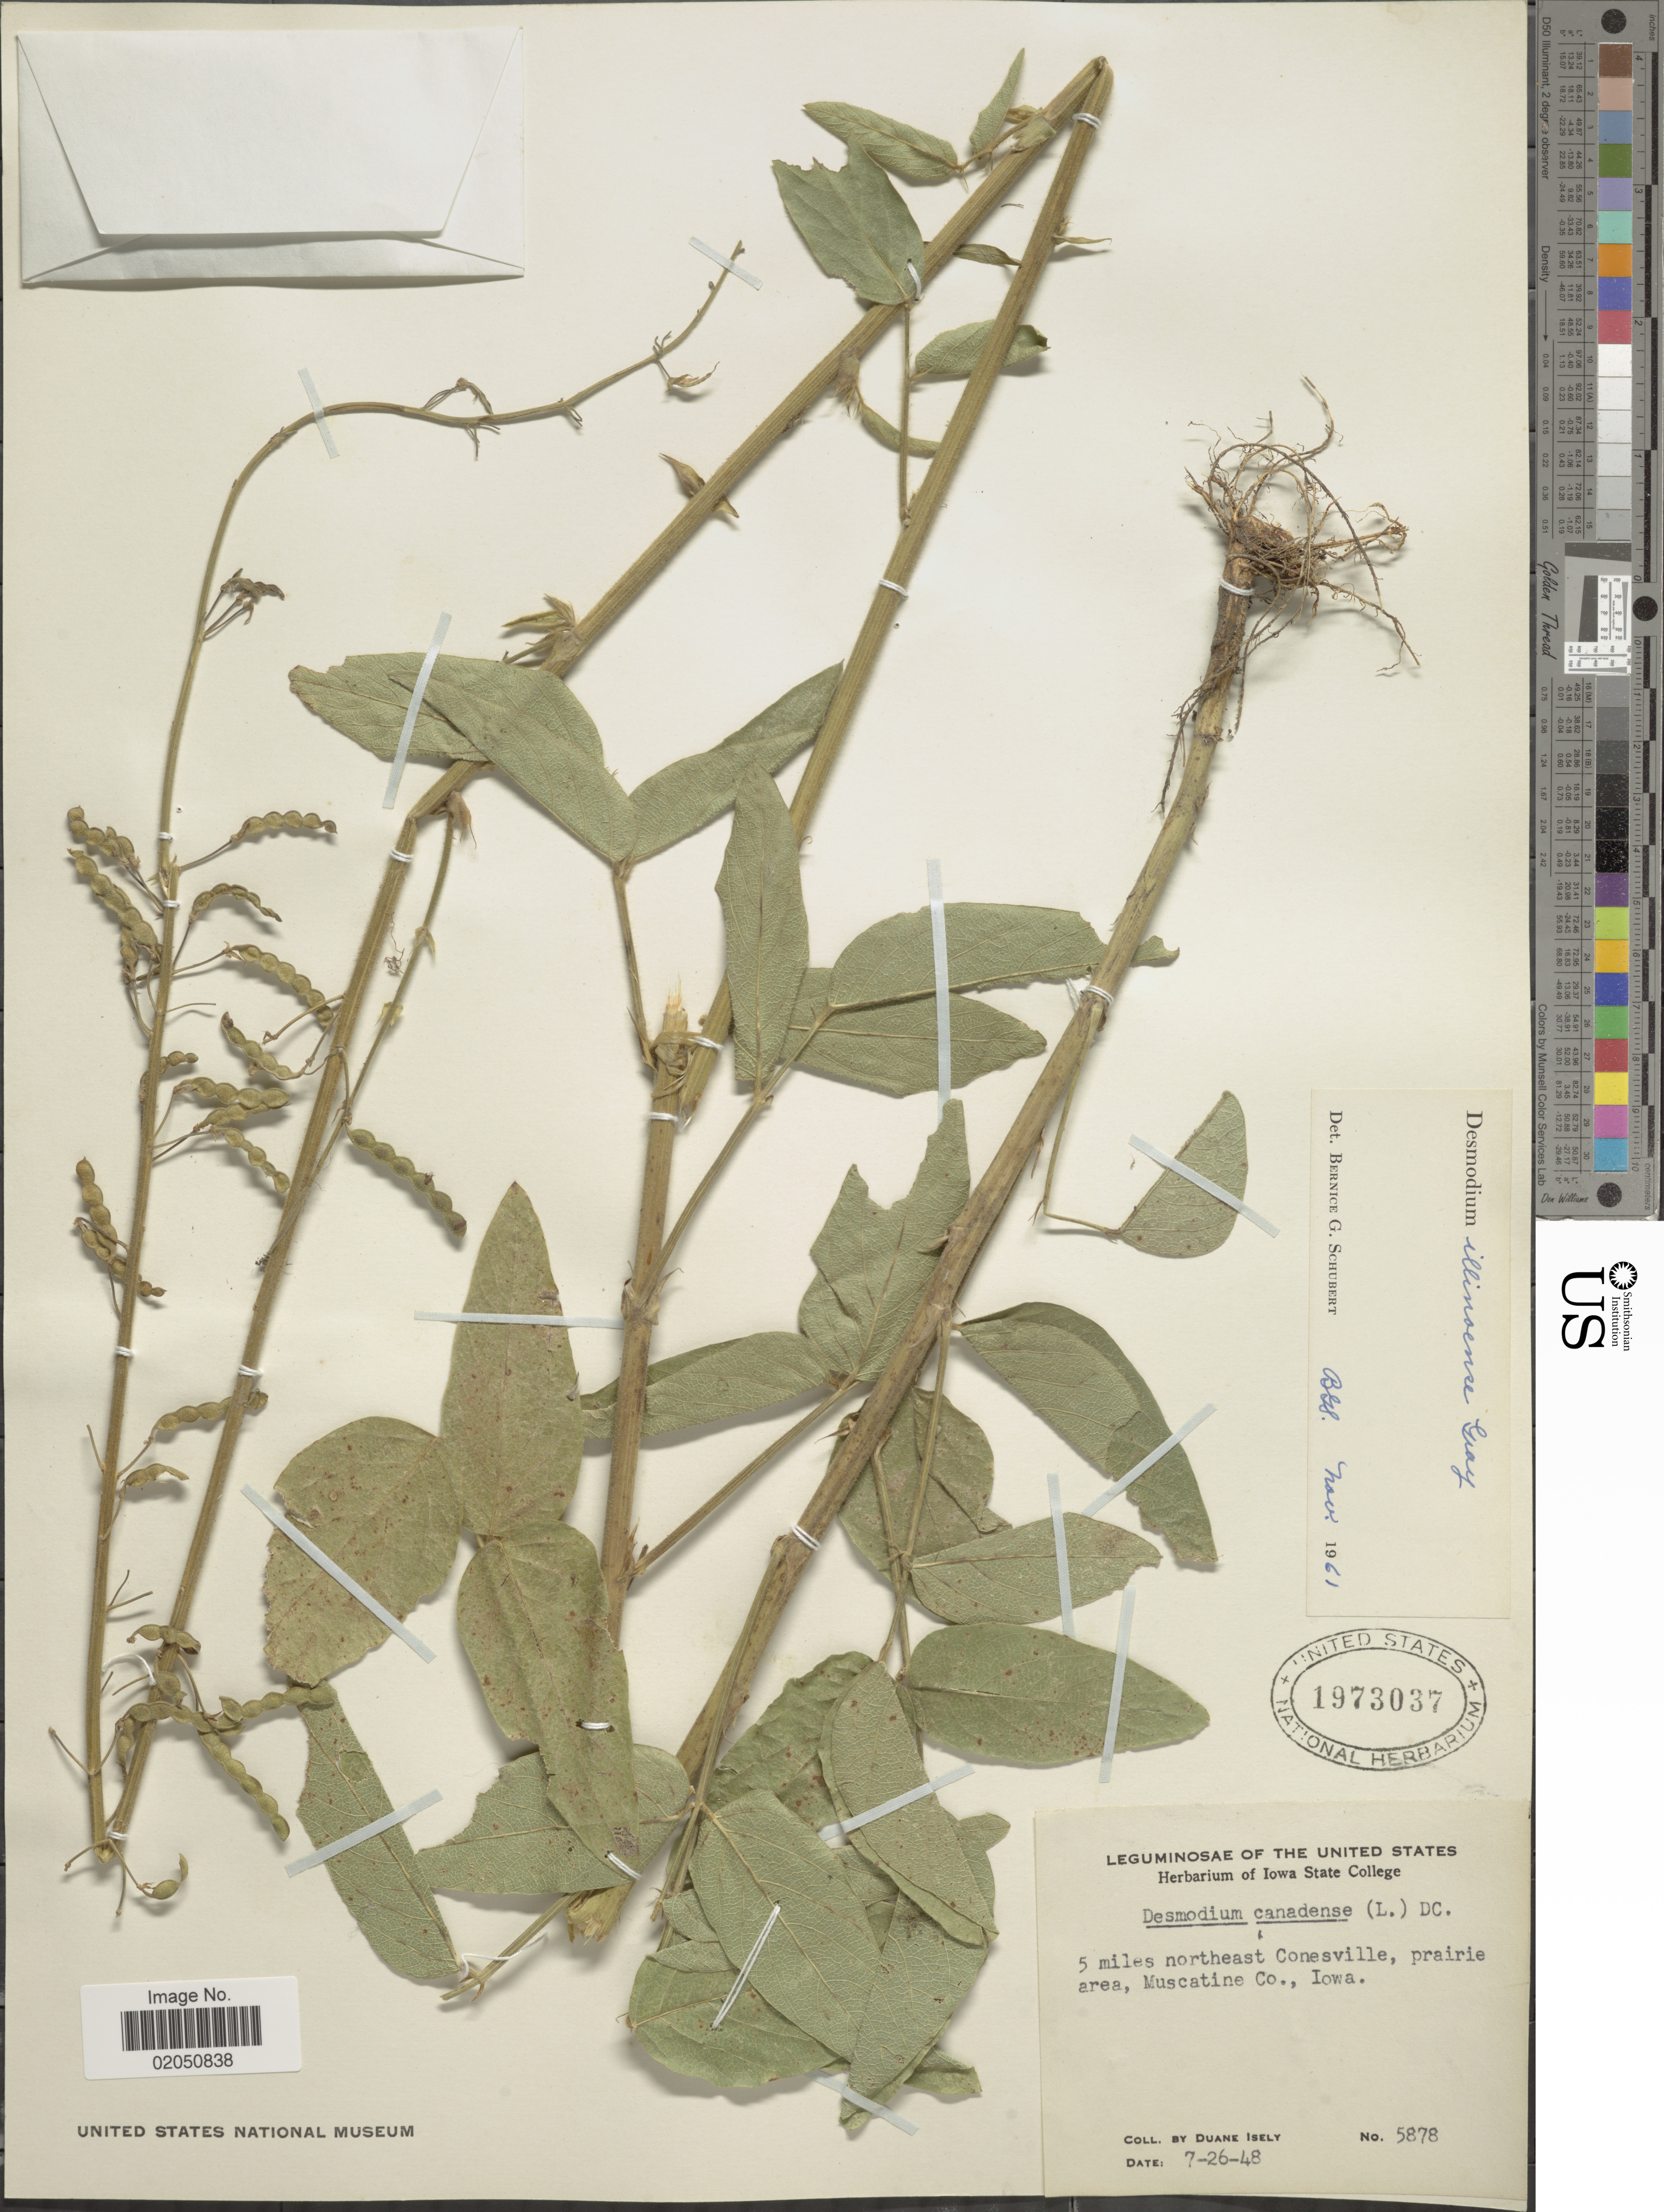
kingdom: Plantae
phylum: Tracheophyta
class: Magnoliopsida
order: Fabales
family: Fabaceae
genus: Desmodium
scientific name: Desmodium illinoense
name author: A. Gray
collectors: D. Isely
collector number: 5878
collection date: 1948-07-26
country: United States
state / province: Iowa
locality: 5 miles northeast Conesville, Muscatine Co.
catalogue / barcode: US 1973037